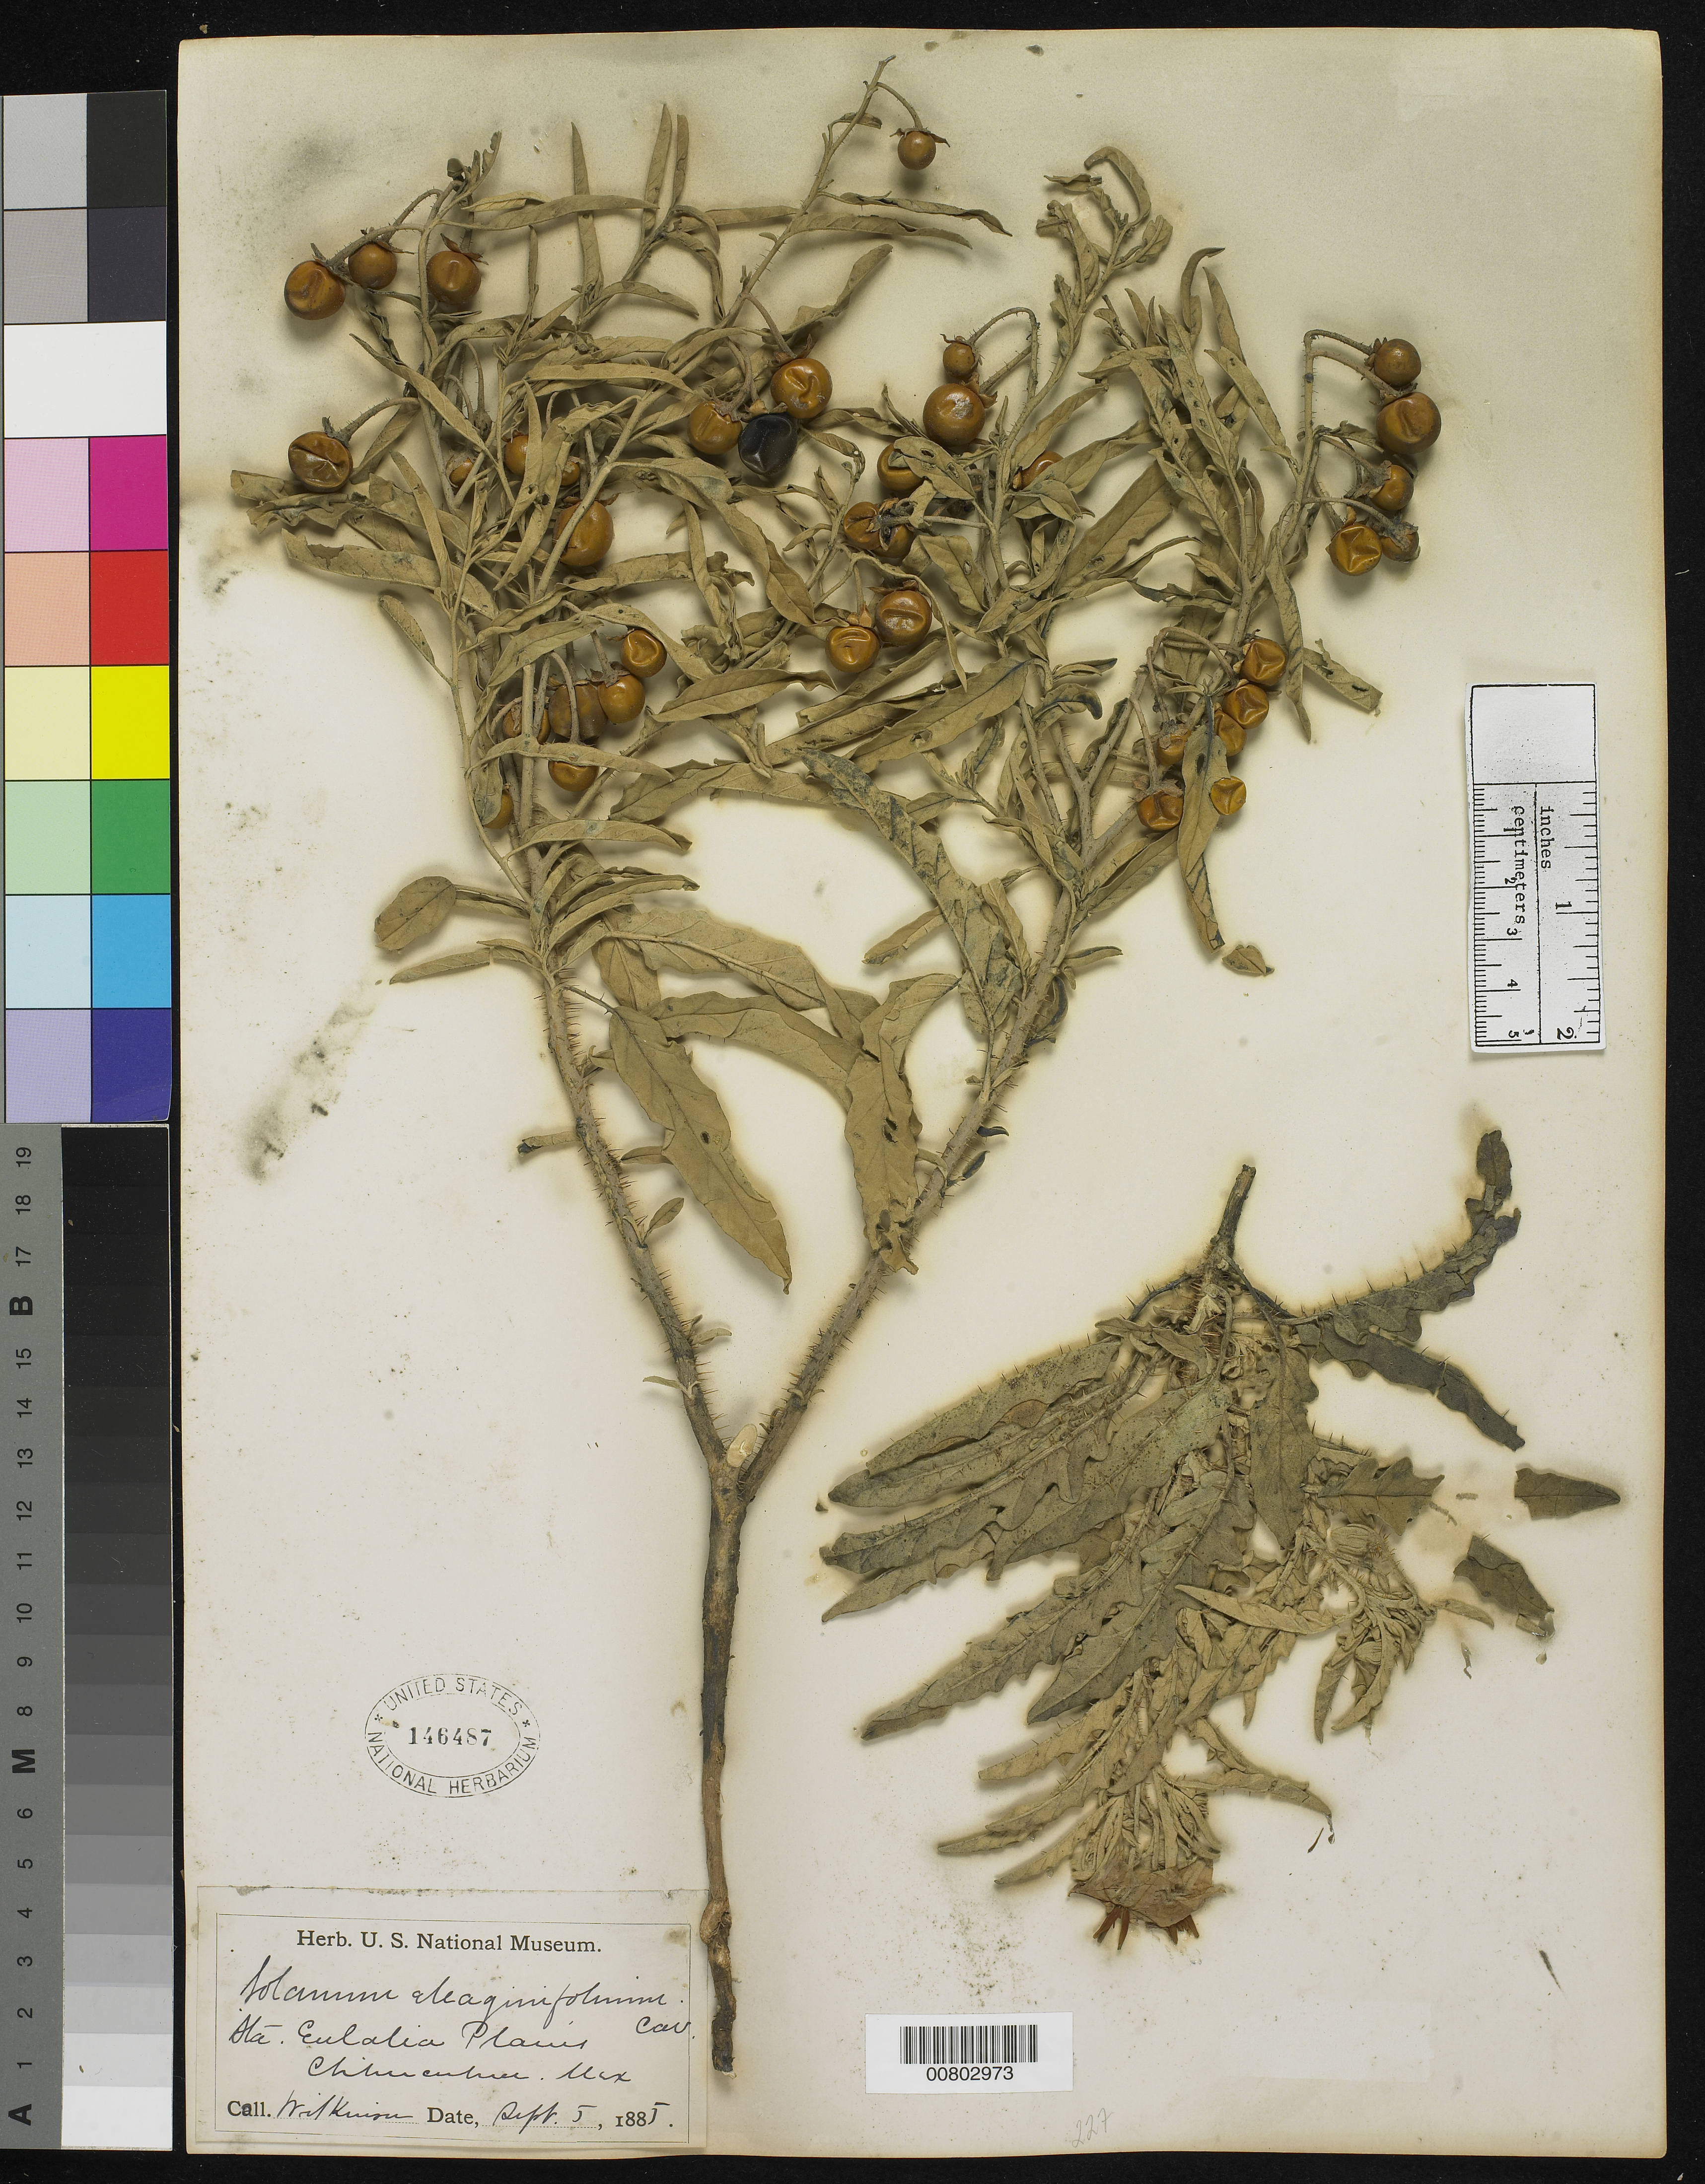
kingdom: Plantae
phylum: Tracheophyta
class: Magnoliopsida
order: Solanales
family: Solanaceae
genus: Solanum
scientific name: Solanum elaeagnifolium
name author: Cav.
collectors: E. Wilkinson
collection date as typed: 05 Sep 1885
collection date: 1885-09-05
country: Mexico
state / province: Chihuahua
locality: Sta. Eulalia plains, Chihuahua.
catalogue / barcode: US 146487